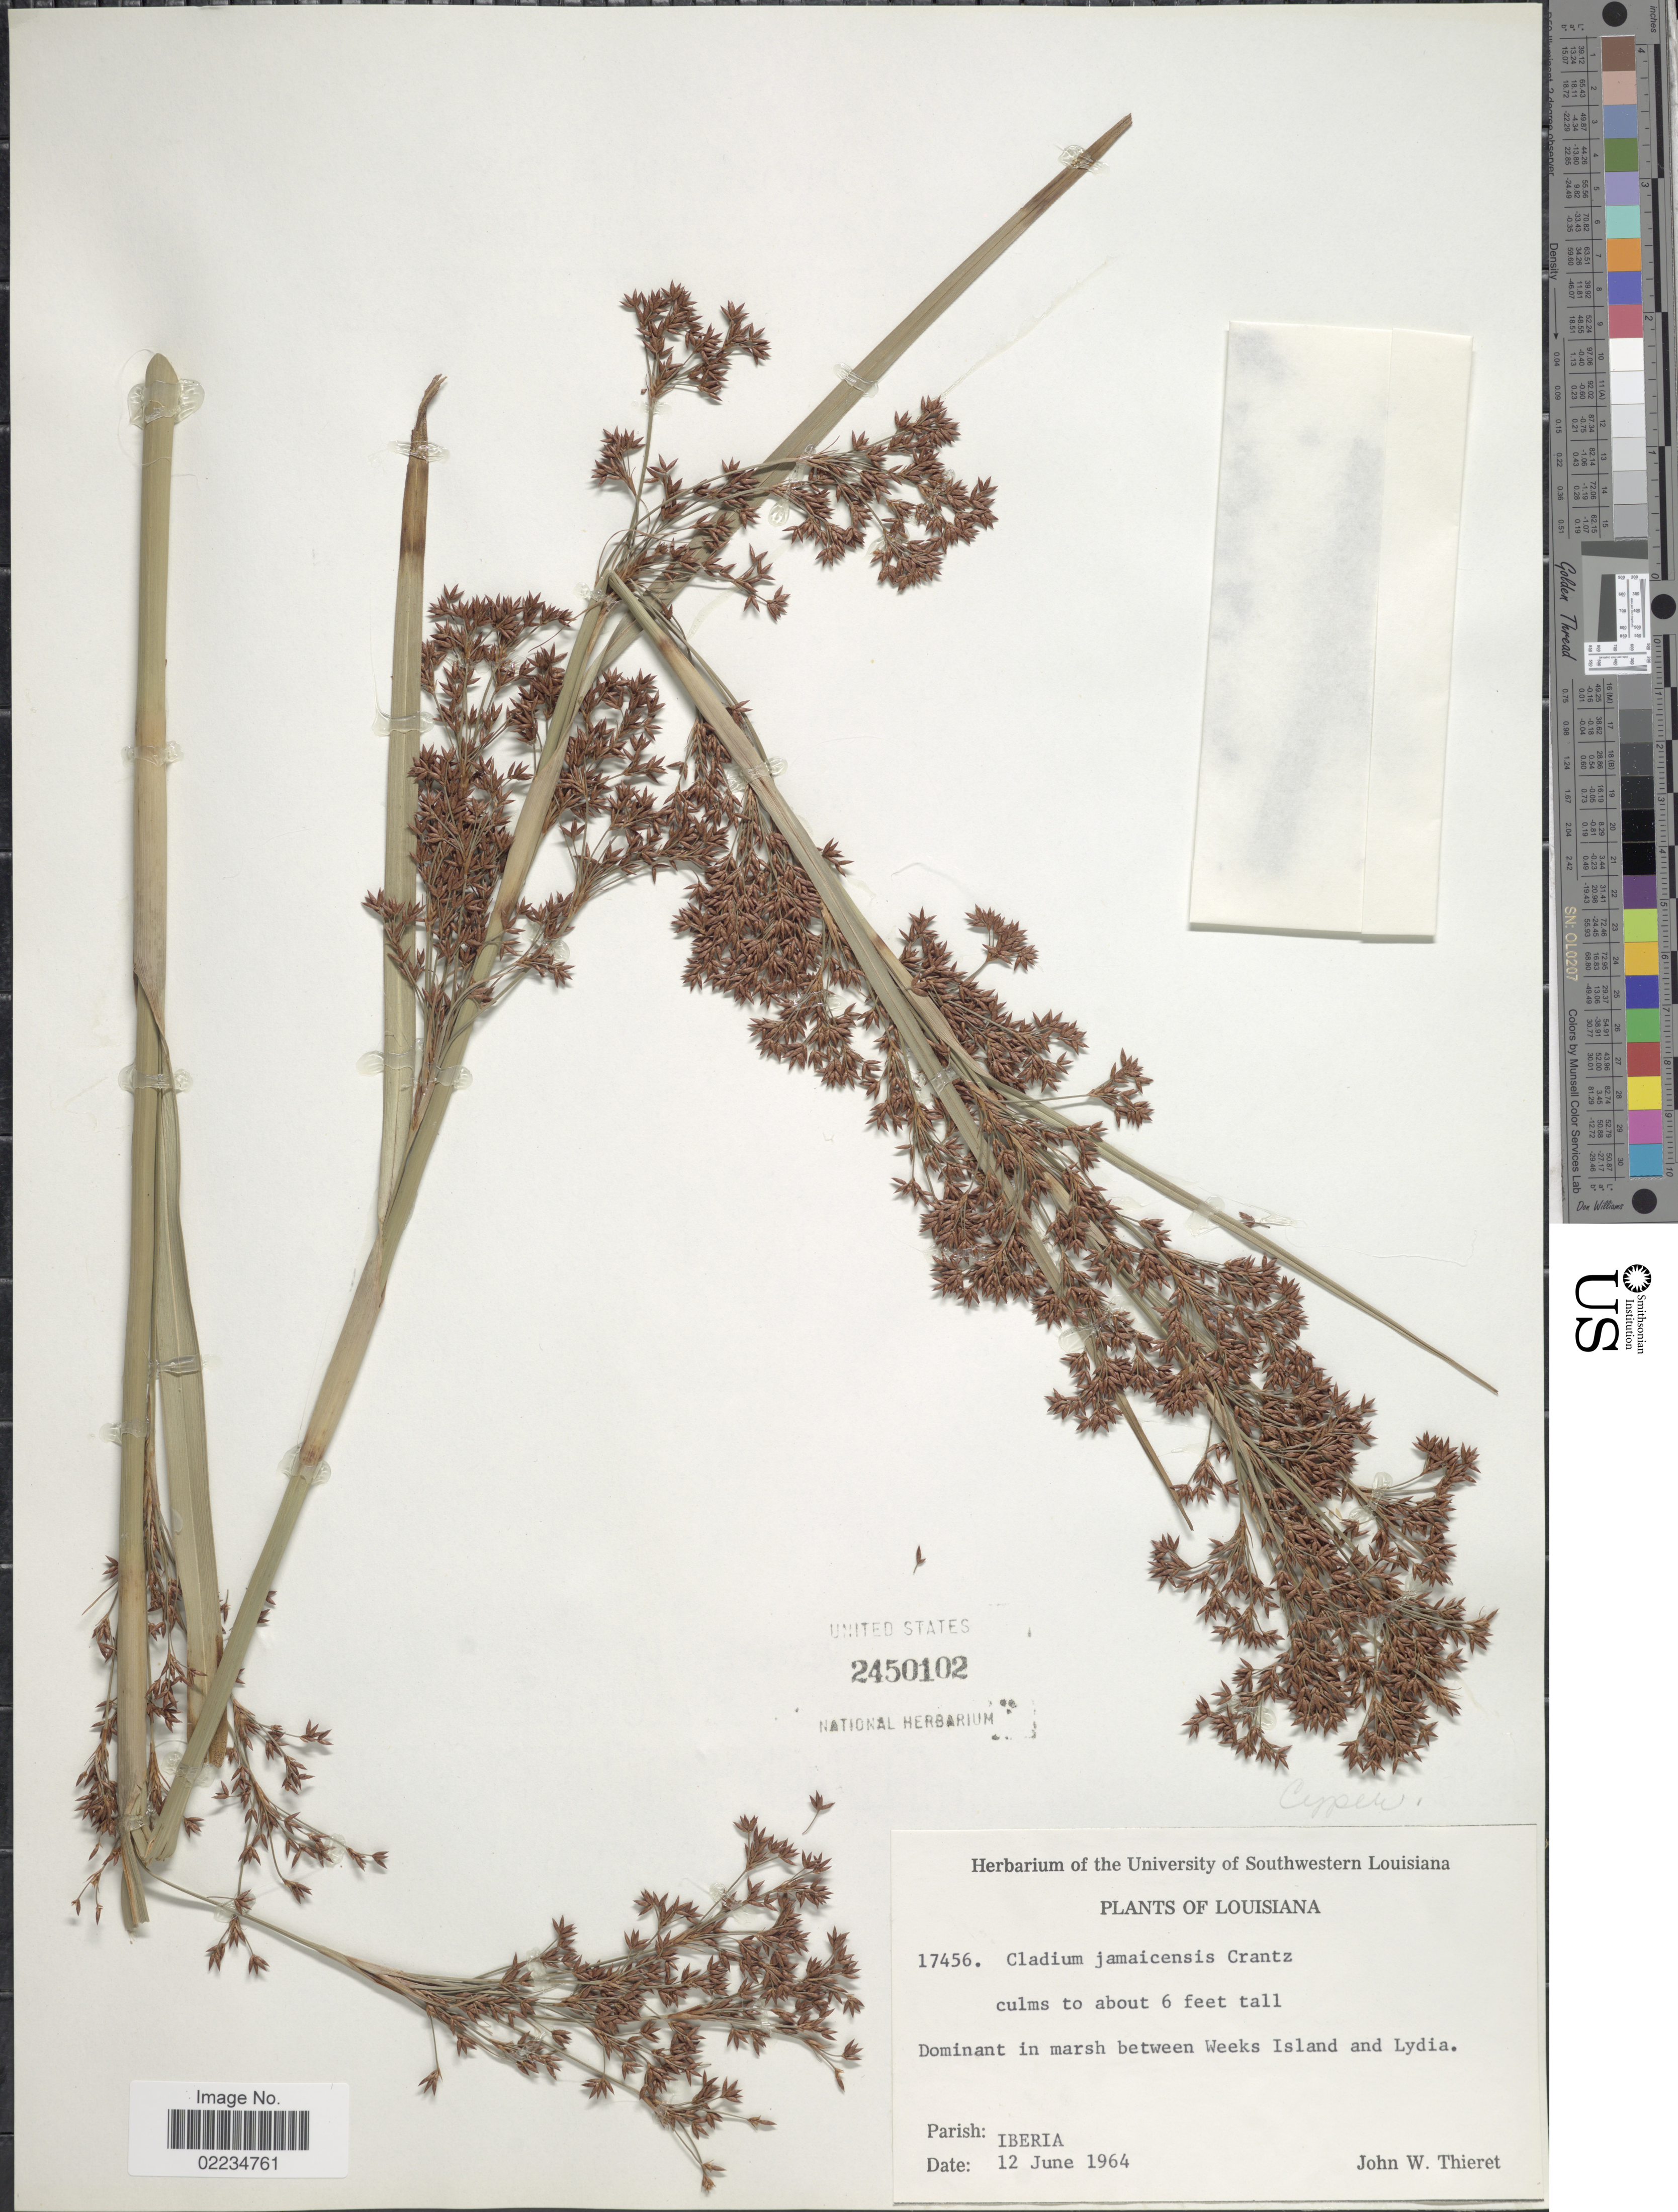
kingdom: Plantae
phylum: Tracheophyta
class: Liliopsida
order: Poales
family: Cyperaceae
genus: Cladium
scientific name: Cladium jamaicense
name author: Crantz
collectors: J. W. Thieret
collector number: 17456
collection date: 1964-06-12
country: United States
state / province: Louisiana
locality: Dominant in marsh between Weeks Island and Lydia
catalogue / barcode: US 2450102